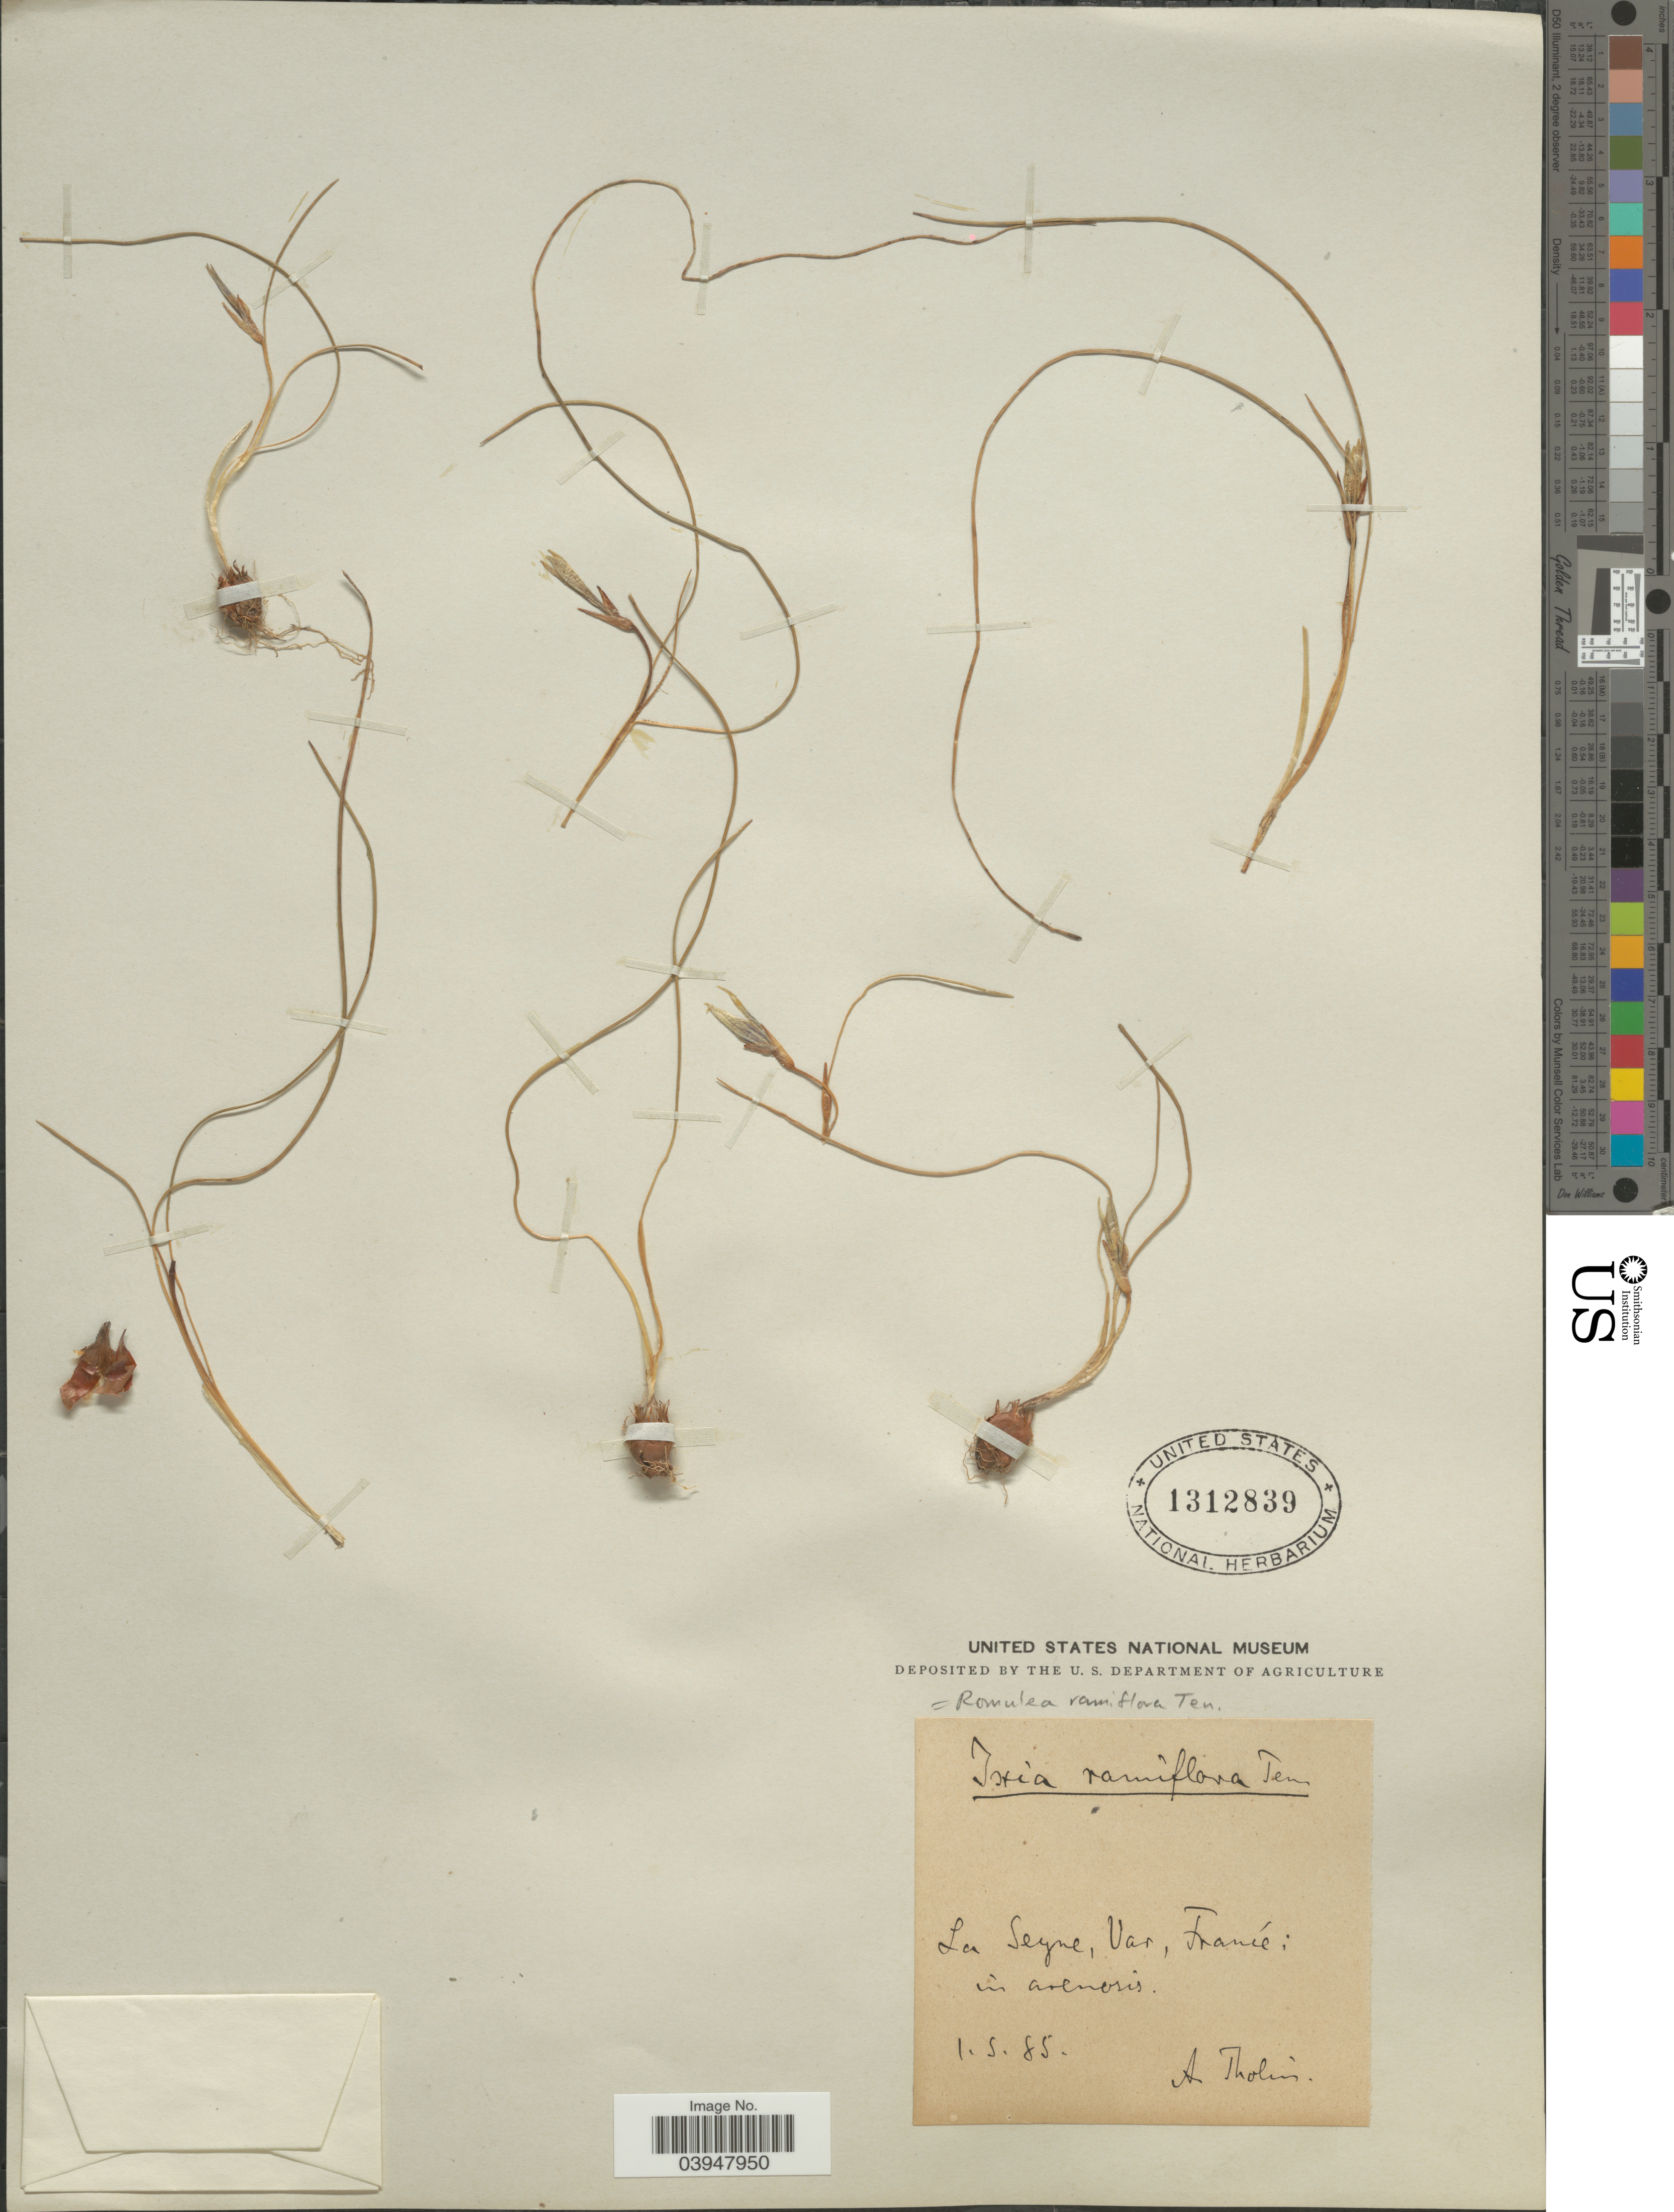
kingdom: Plantae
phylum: Tracheophyta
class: Liliopsida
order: Asparagales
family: Iridaceae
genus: Romulea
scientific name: Romulea ramiflora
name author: Ten.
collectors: A. Tholin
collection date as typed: Transcribed d/m/y: 1/5/85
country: France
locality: La Seyne, Var: in arenosis.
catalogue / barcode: US 1312839